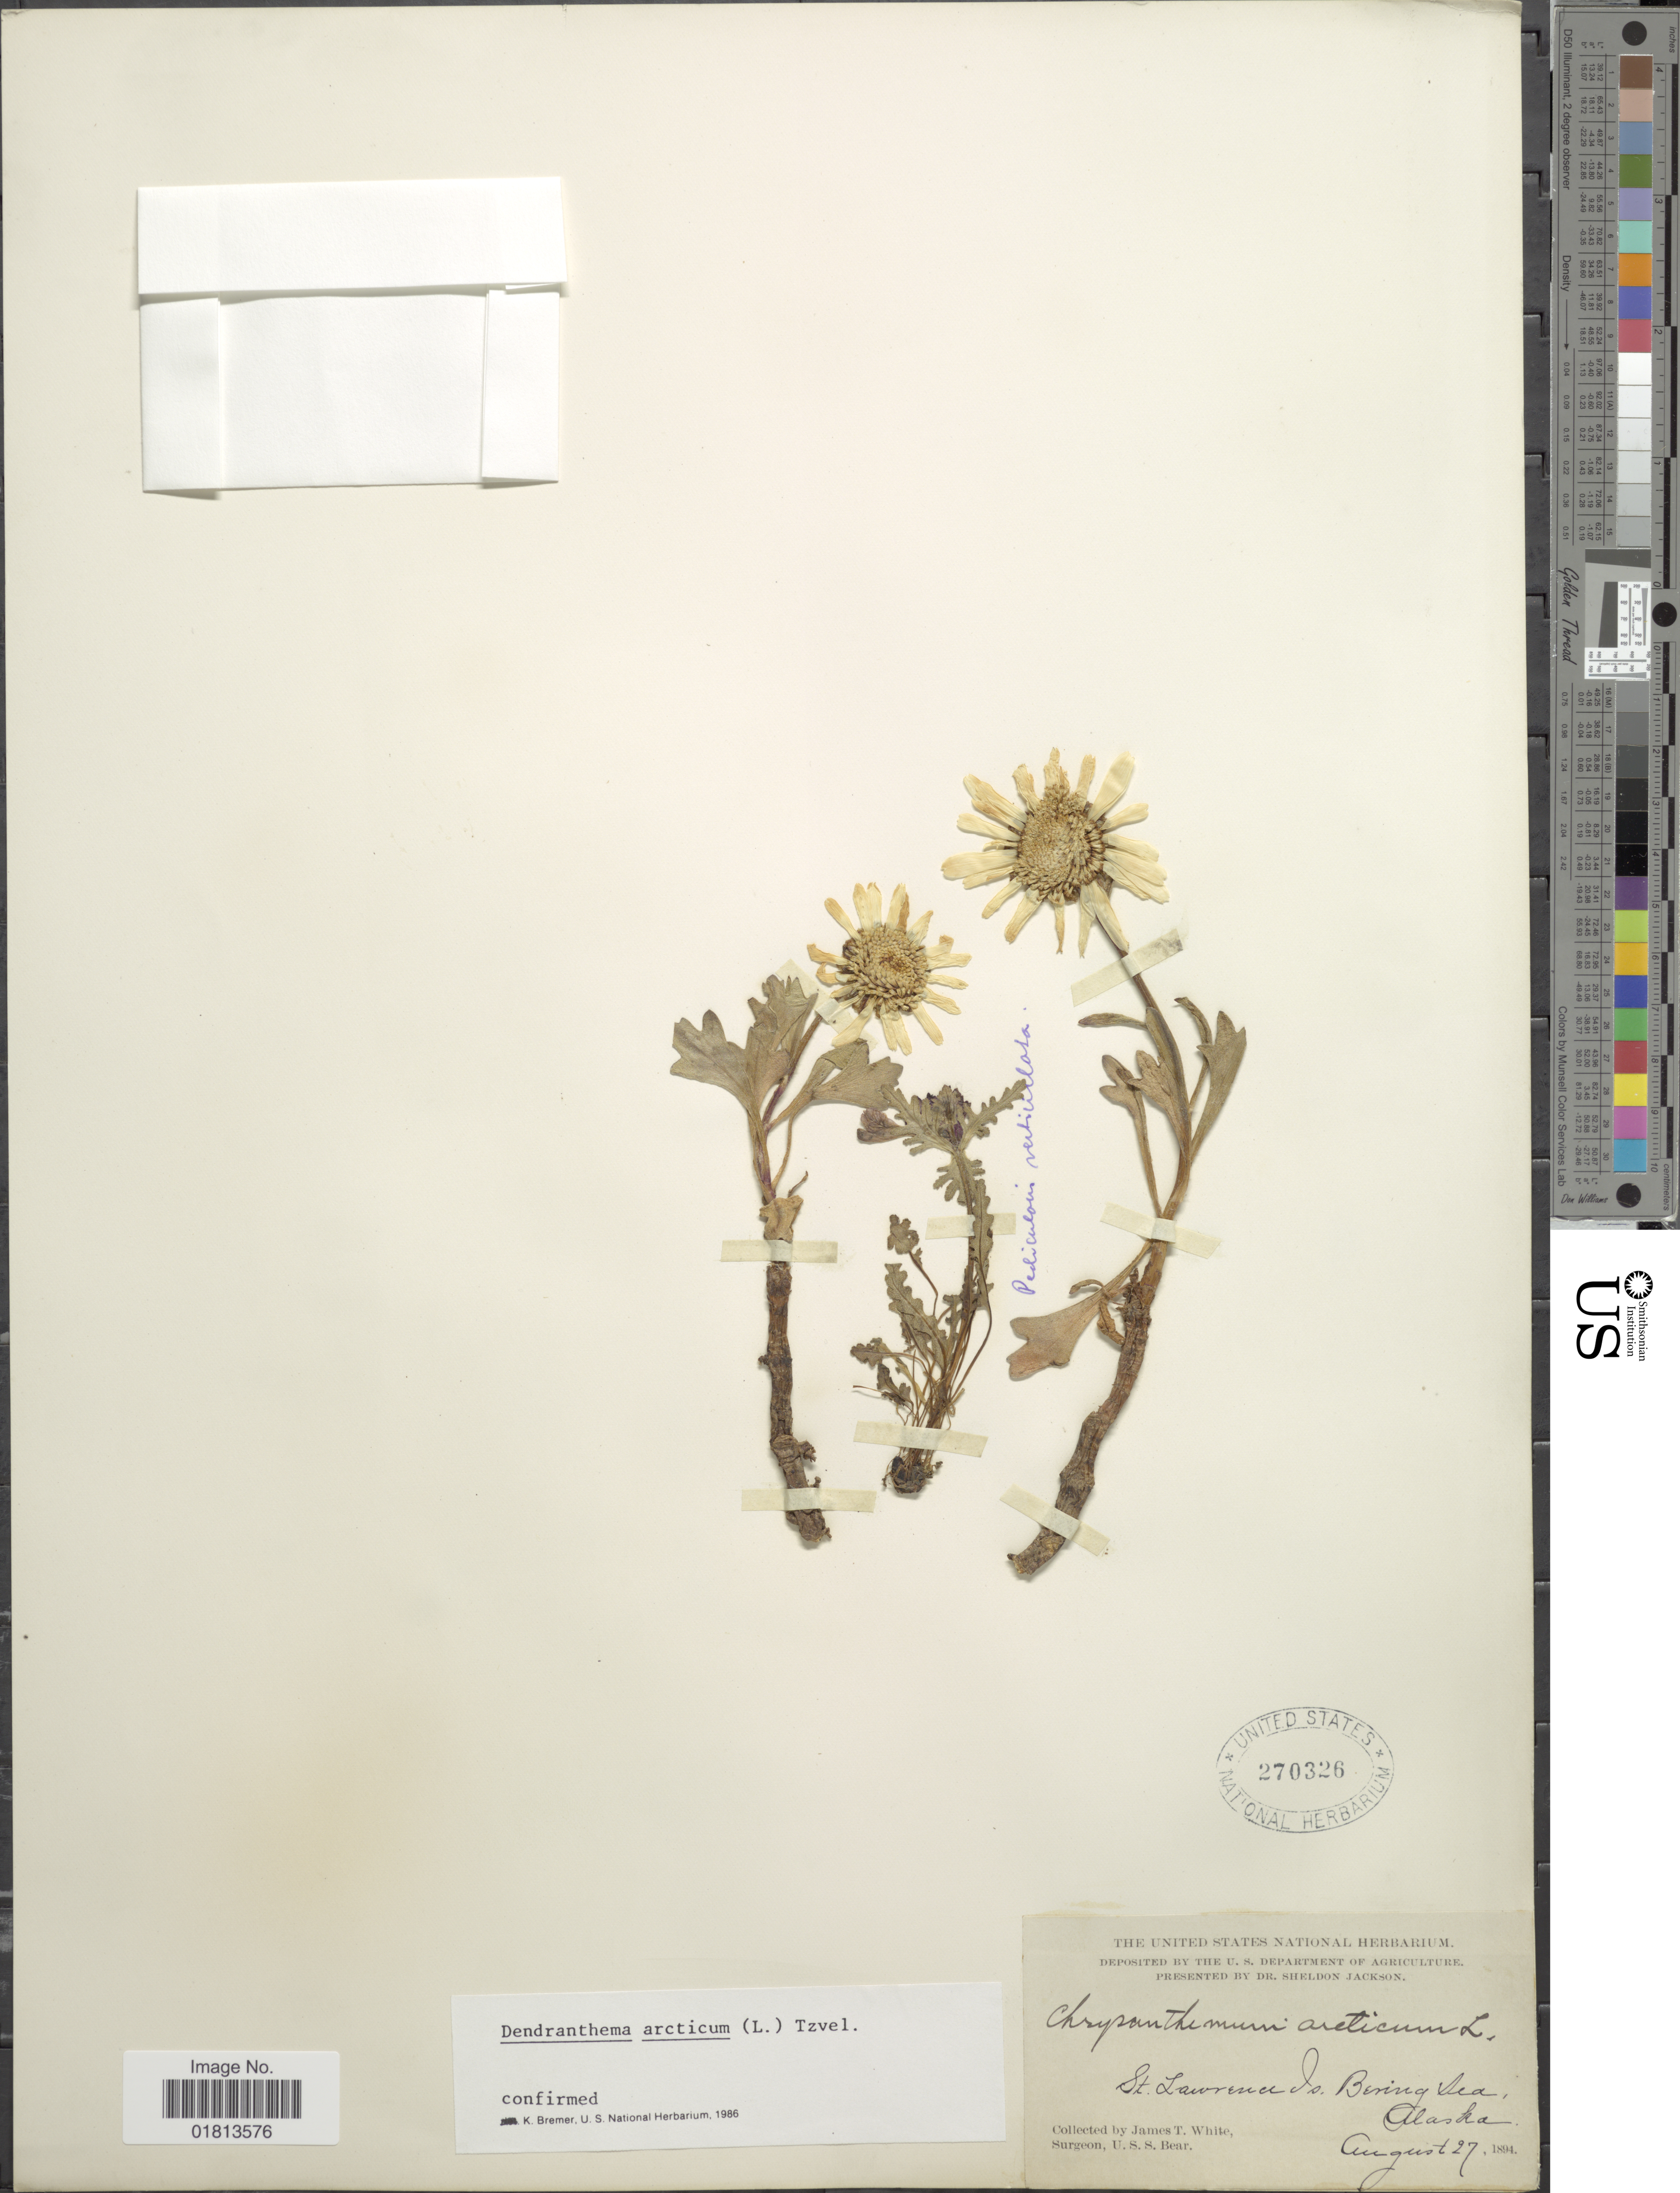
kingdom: Plantae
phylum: Tracheophyta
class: Magnoliopsida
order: Asterales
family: Asteraceae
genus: Dendranthema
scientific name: Dendranthema arcticum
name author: (L.) Tzvelev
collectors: J. T. White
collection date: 1894-08-27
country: United States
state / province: Alaska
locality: St. Lawrence Is., Bering Sea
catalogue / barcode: US 270326